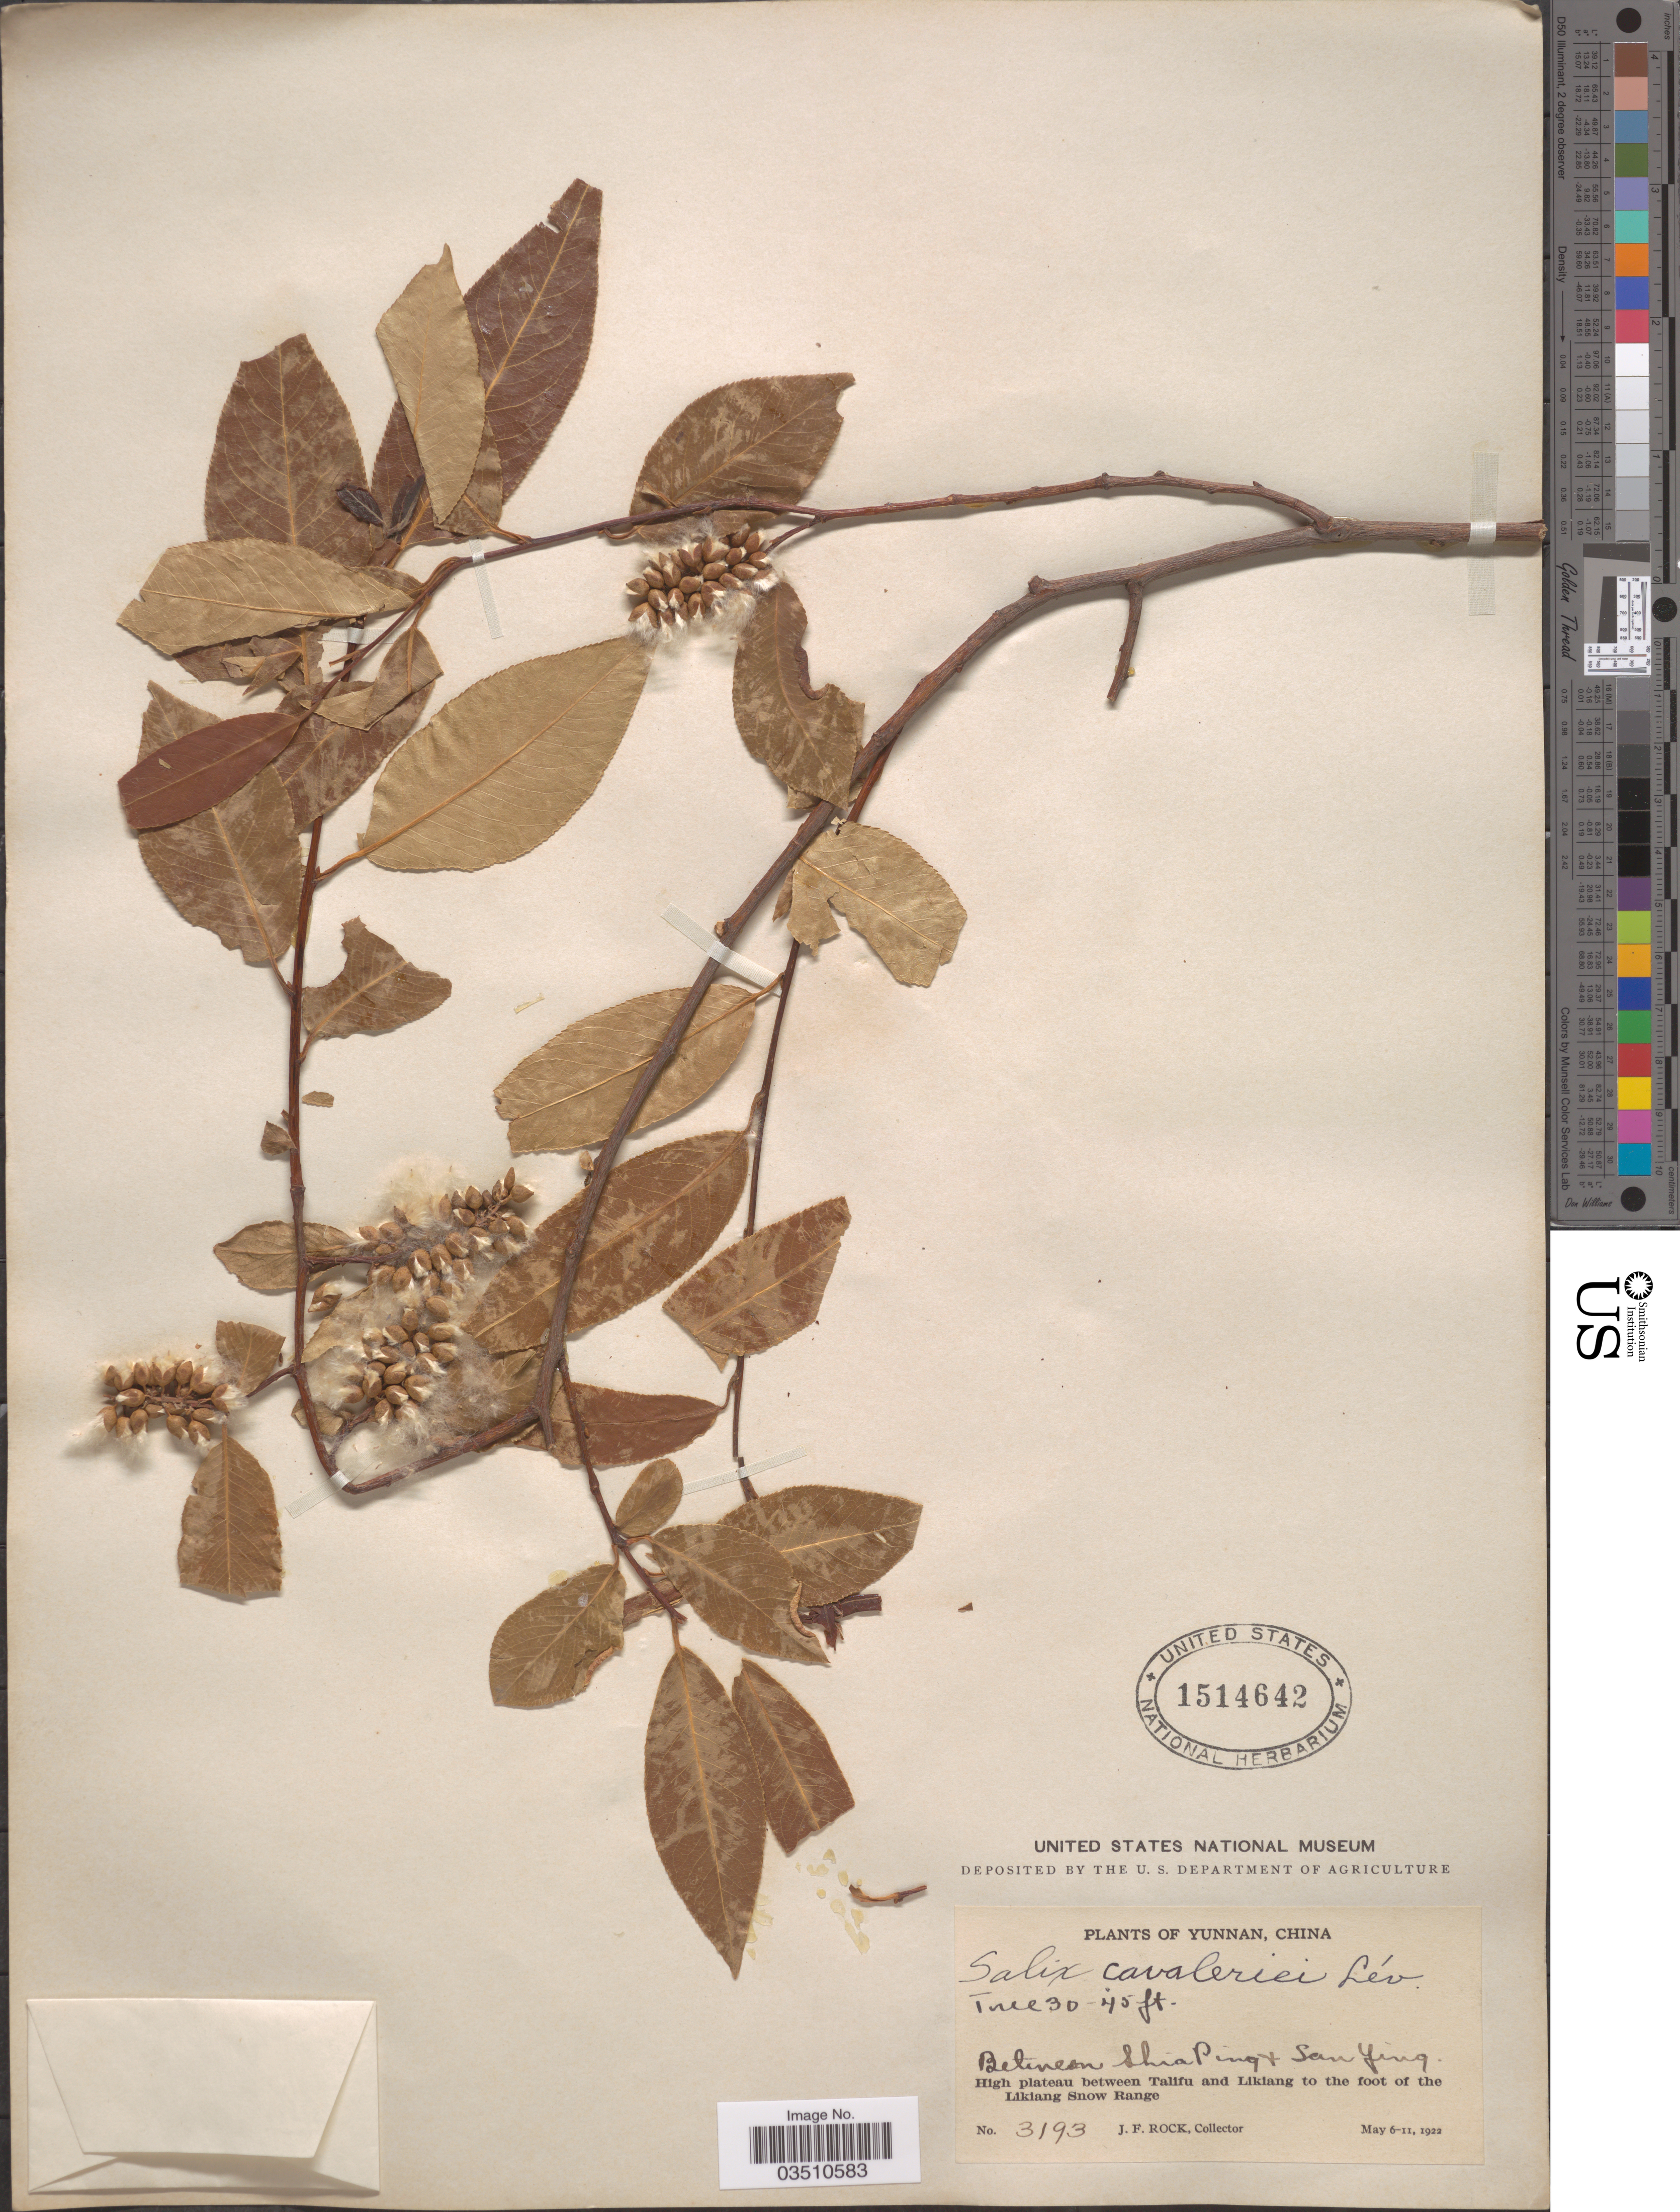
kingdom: Plantae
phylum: Tracheophyta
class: Magnoliopsida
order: Malpighiales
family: Salicaceae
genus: Salix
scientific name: Salix cavaleriei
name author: H. Lév.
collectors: J. Rock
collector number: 3193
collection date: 1922-05-06/1922-05-11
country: China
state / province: Yunnan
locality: Between Shia Ping & San Ying. High plateau between Talifu and Likiang to the foot of the Likiang Snow Range.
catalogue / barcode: US 1514642